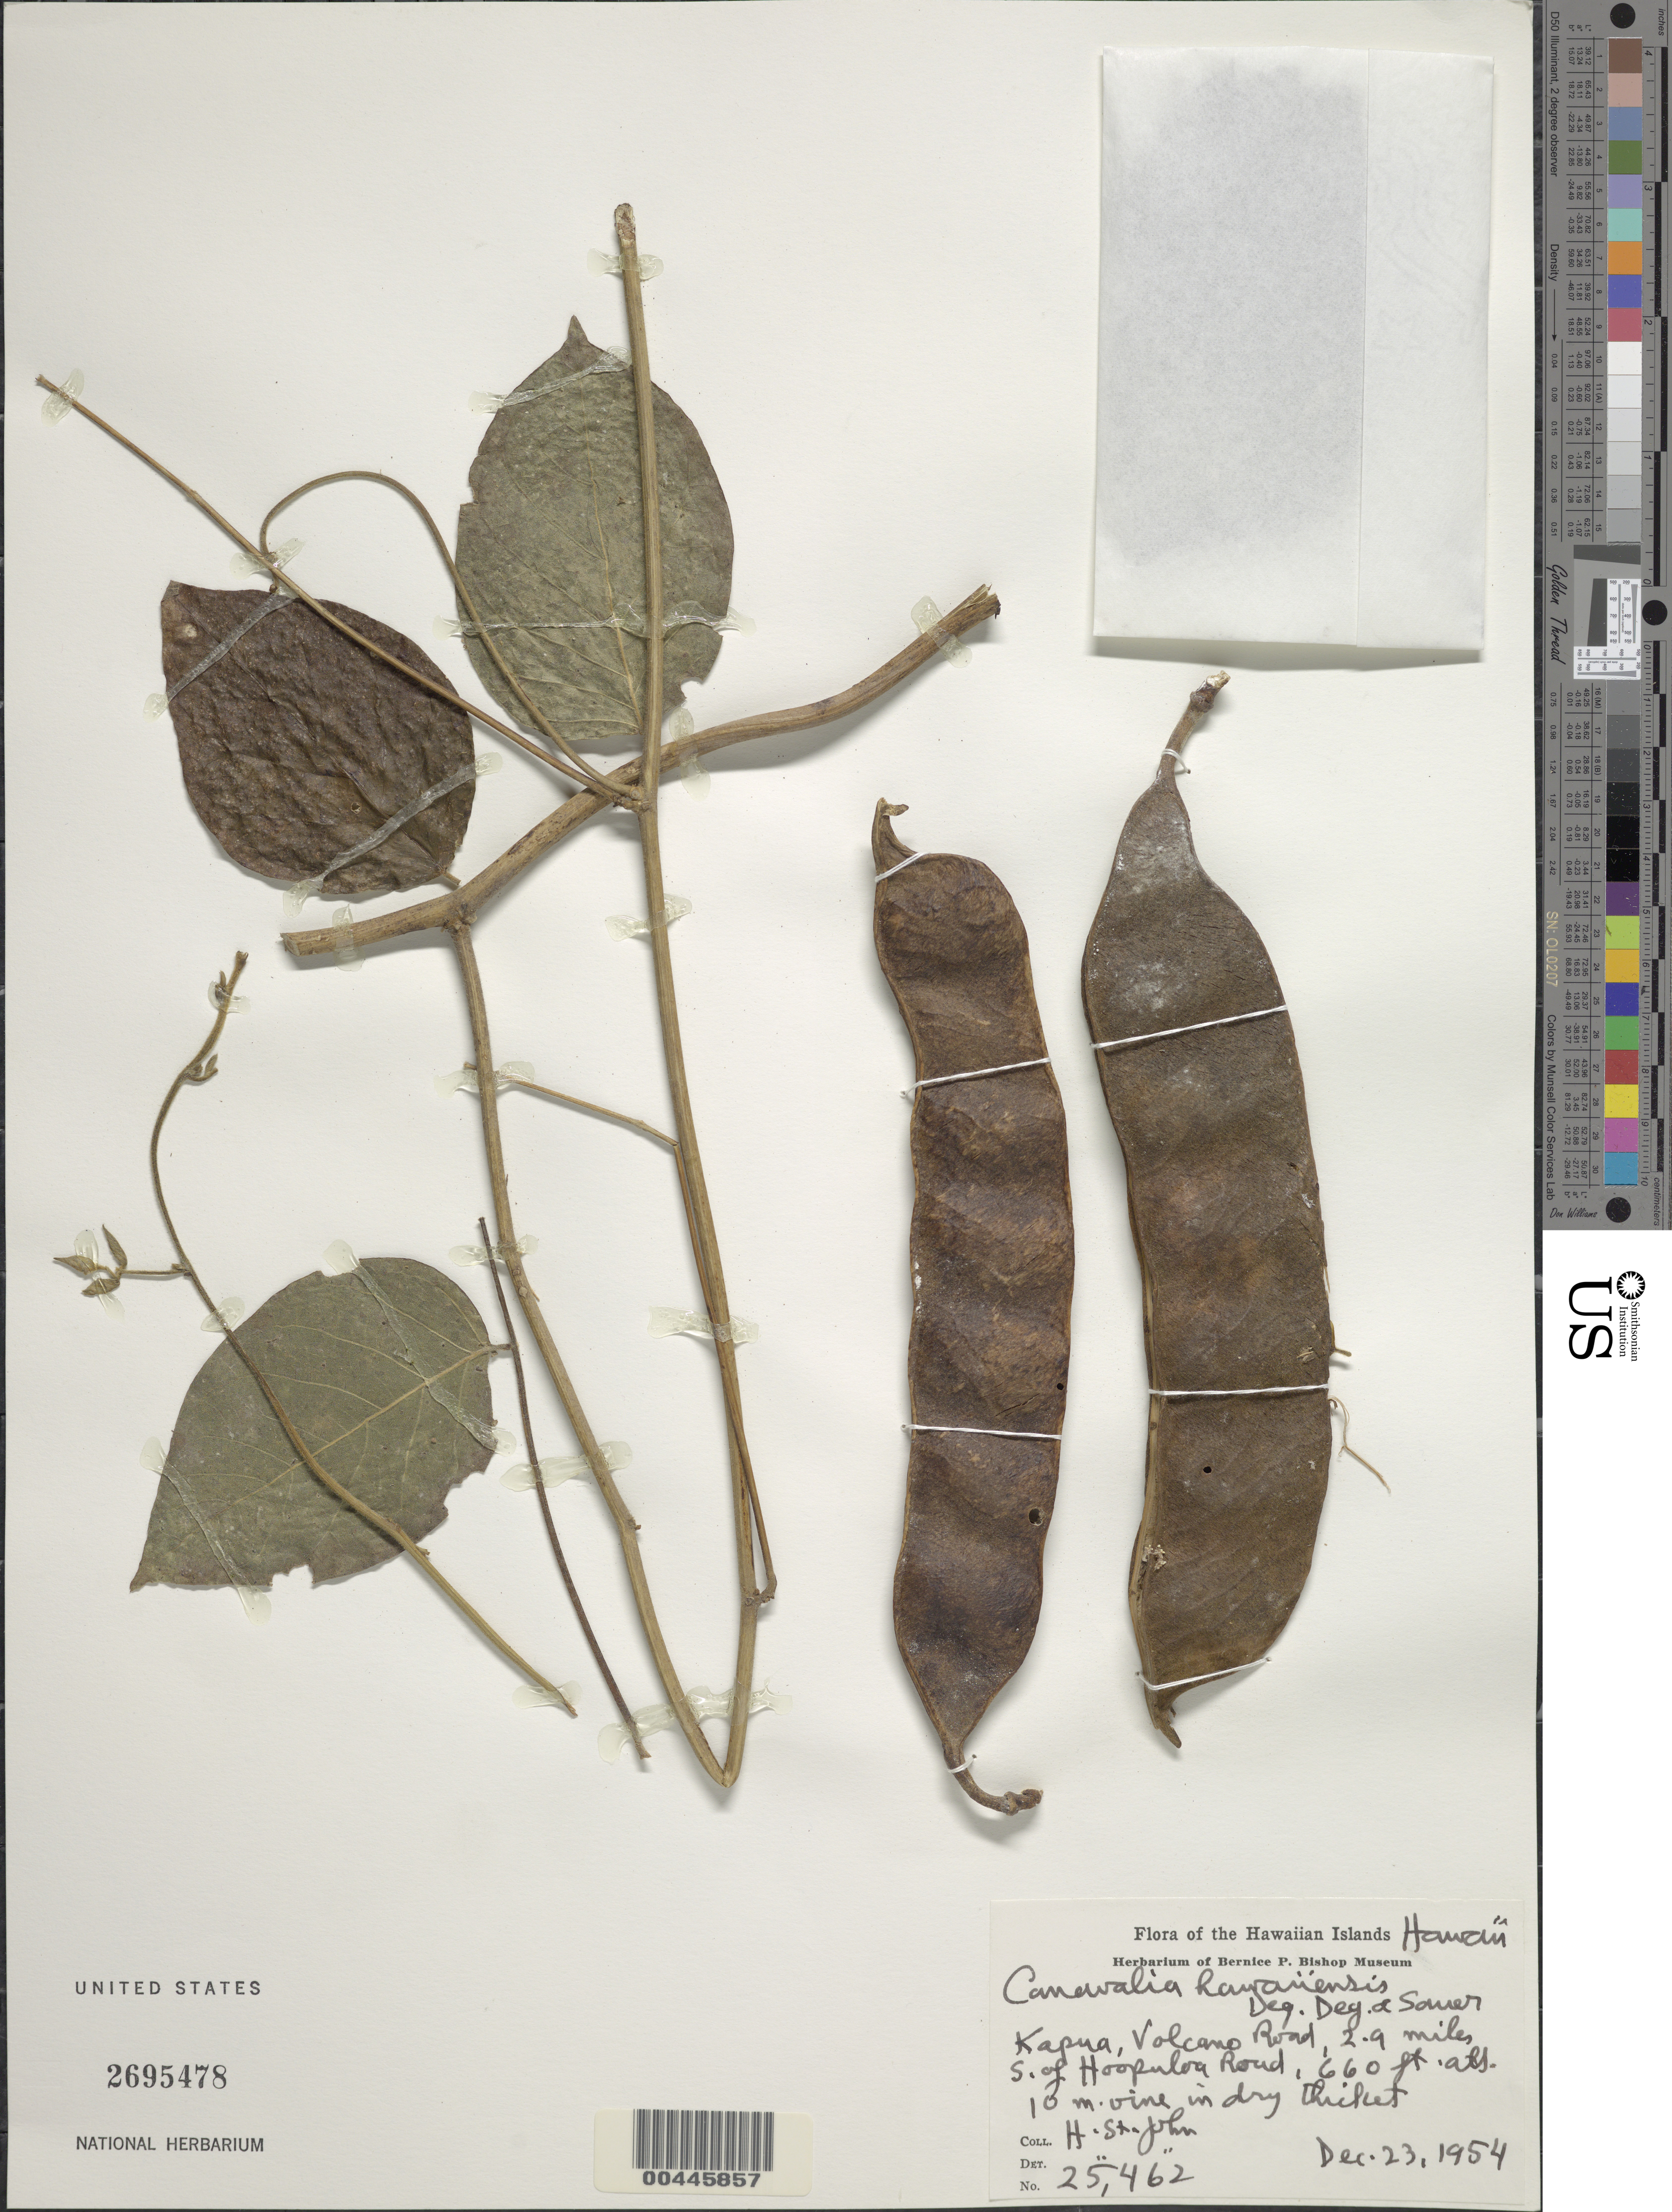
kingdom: Plantae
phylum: Tracheophyta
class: Magnoliopsida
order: Fabales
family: Fabaceae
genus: Canavalia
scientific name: Canavalia kauaiensis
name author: J.D. Sauer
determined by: St. John, H.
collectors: H. St. John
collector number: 25462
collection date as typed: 23 Dec 1954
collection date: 1954-12-23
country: United States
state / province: Hawaii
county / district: Hawaii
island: Hawaii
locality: Kapua, Volcano Rd, 2.9 mi S of Hoopuloa Rd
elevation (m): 201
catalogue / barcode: US 2695478